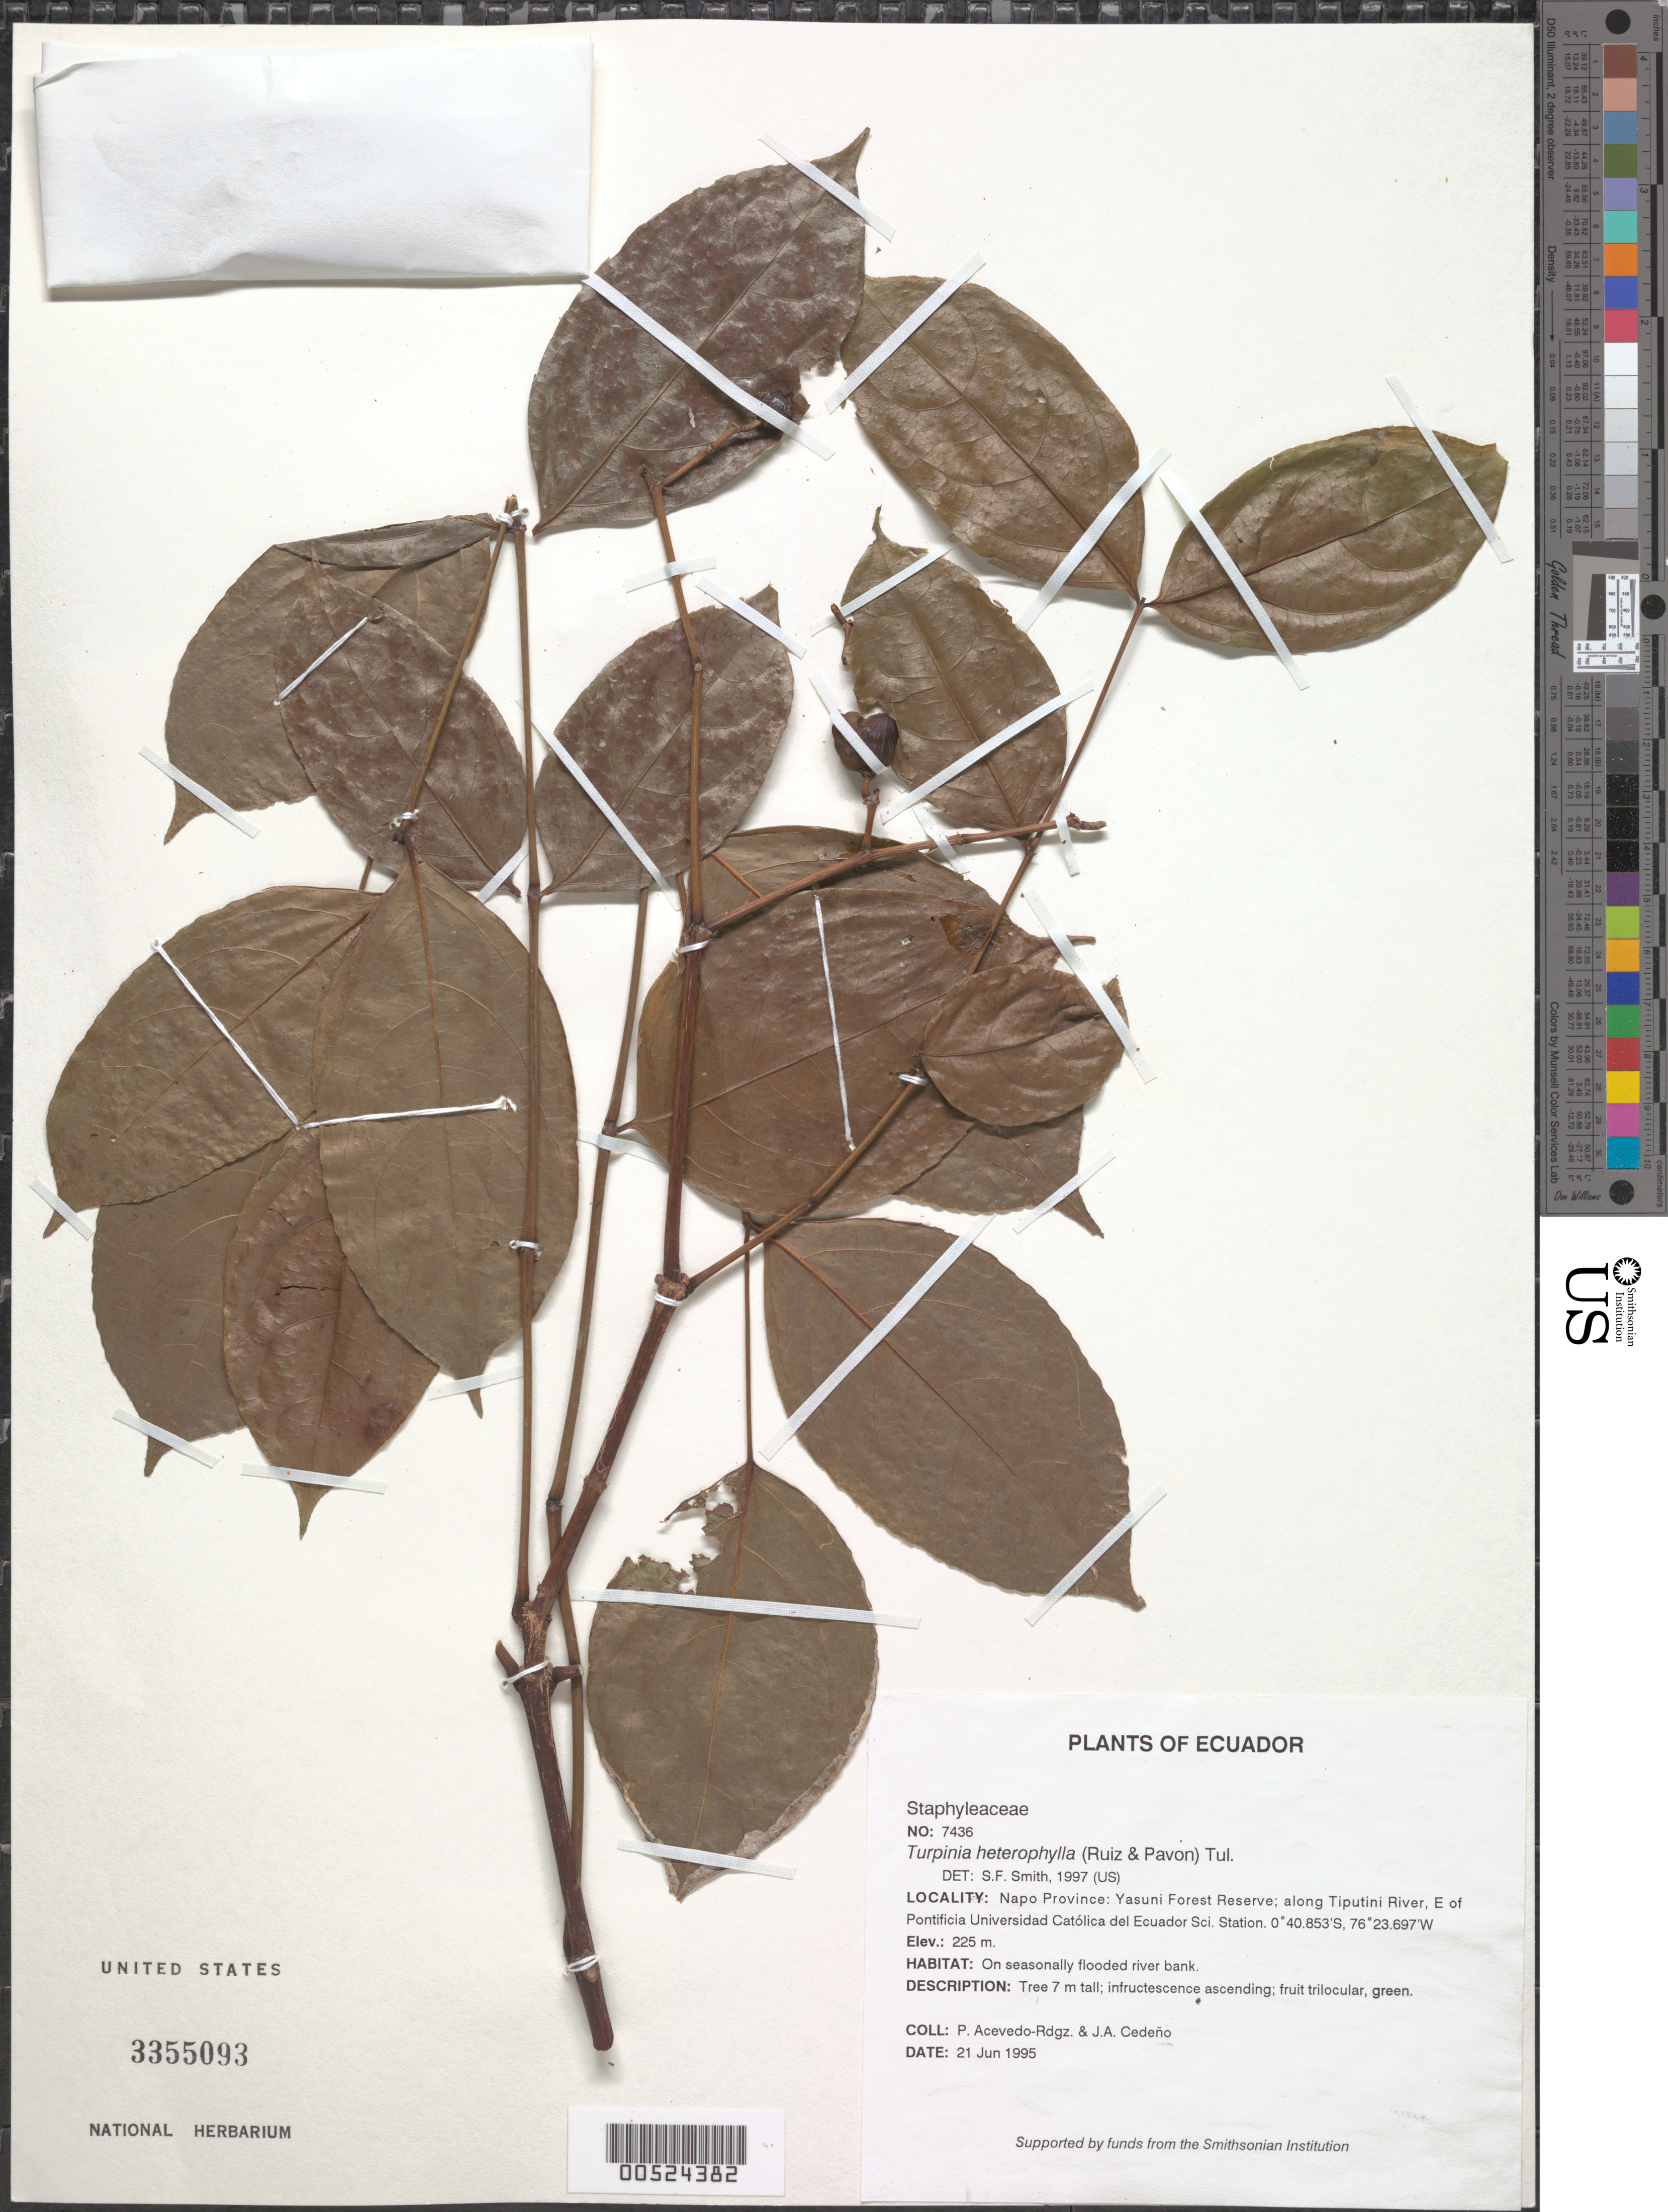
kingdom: Plantae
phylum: Tracheophyta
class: Magnoliopsida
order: Crossosomatales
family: Staphyleaceae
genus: Turpinia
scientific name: Turpinia heterophylla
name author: (Ruiz & Pav.) Harms & Loes.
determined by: Smith, Stephen F., (US), NMNH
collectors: P. Acevedo-Rodr. & J. A. Cedeño M.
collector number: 7436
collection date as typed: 21 Jun 1995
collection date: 1995-06-21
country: Ecuador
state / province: Napo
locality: Napo Province: Yasuni Forest Reserve; along Tiputini River, E of Pontificia Universidad Católica del Ecuador Sci. Station.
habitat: On seasonally flooded river bank.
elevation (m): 225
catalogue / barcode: US 3355093